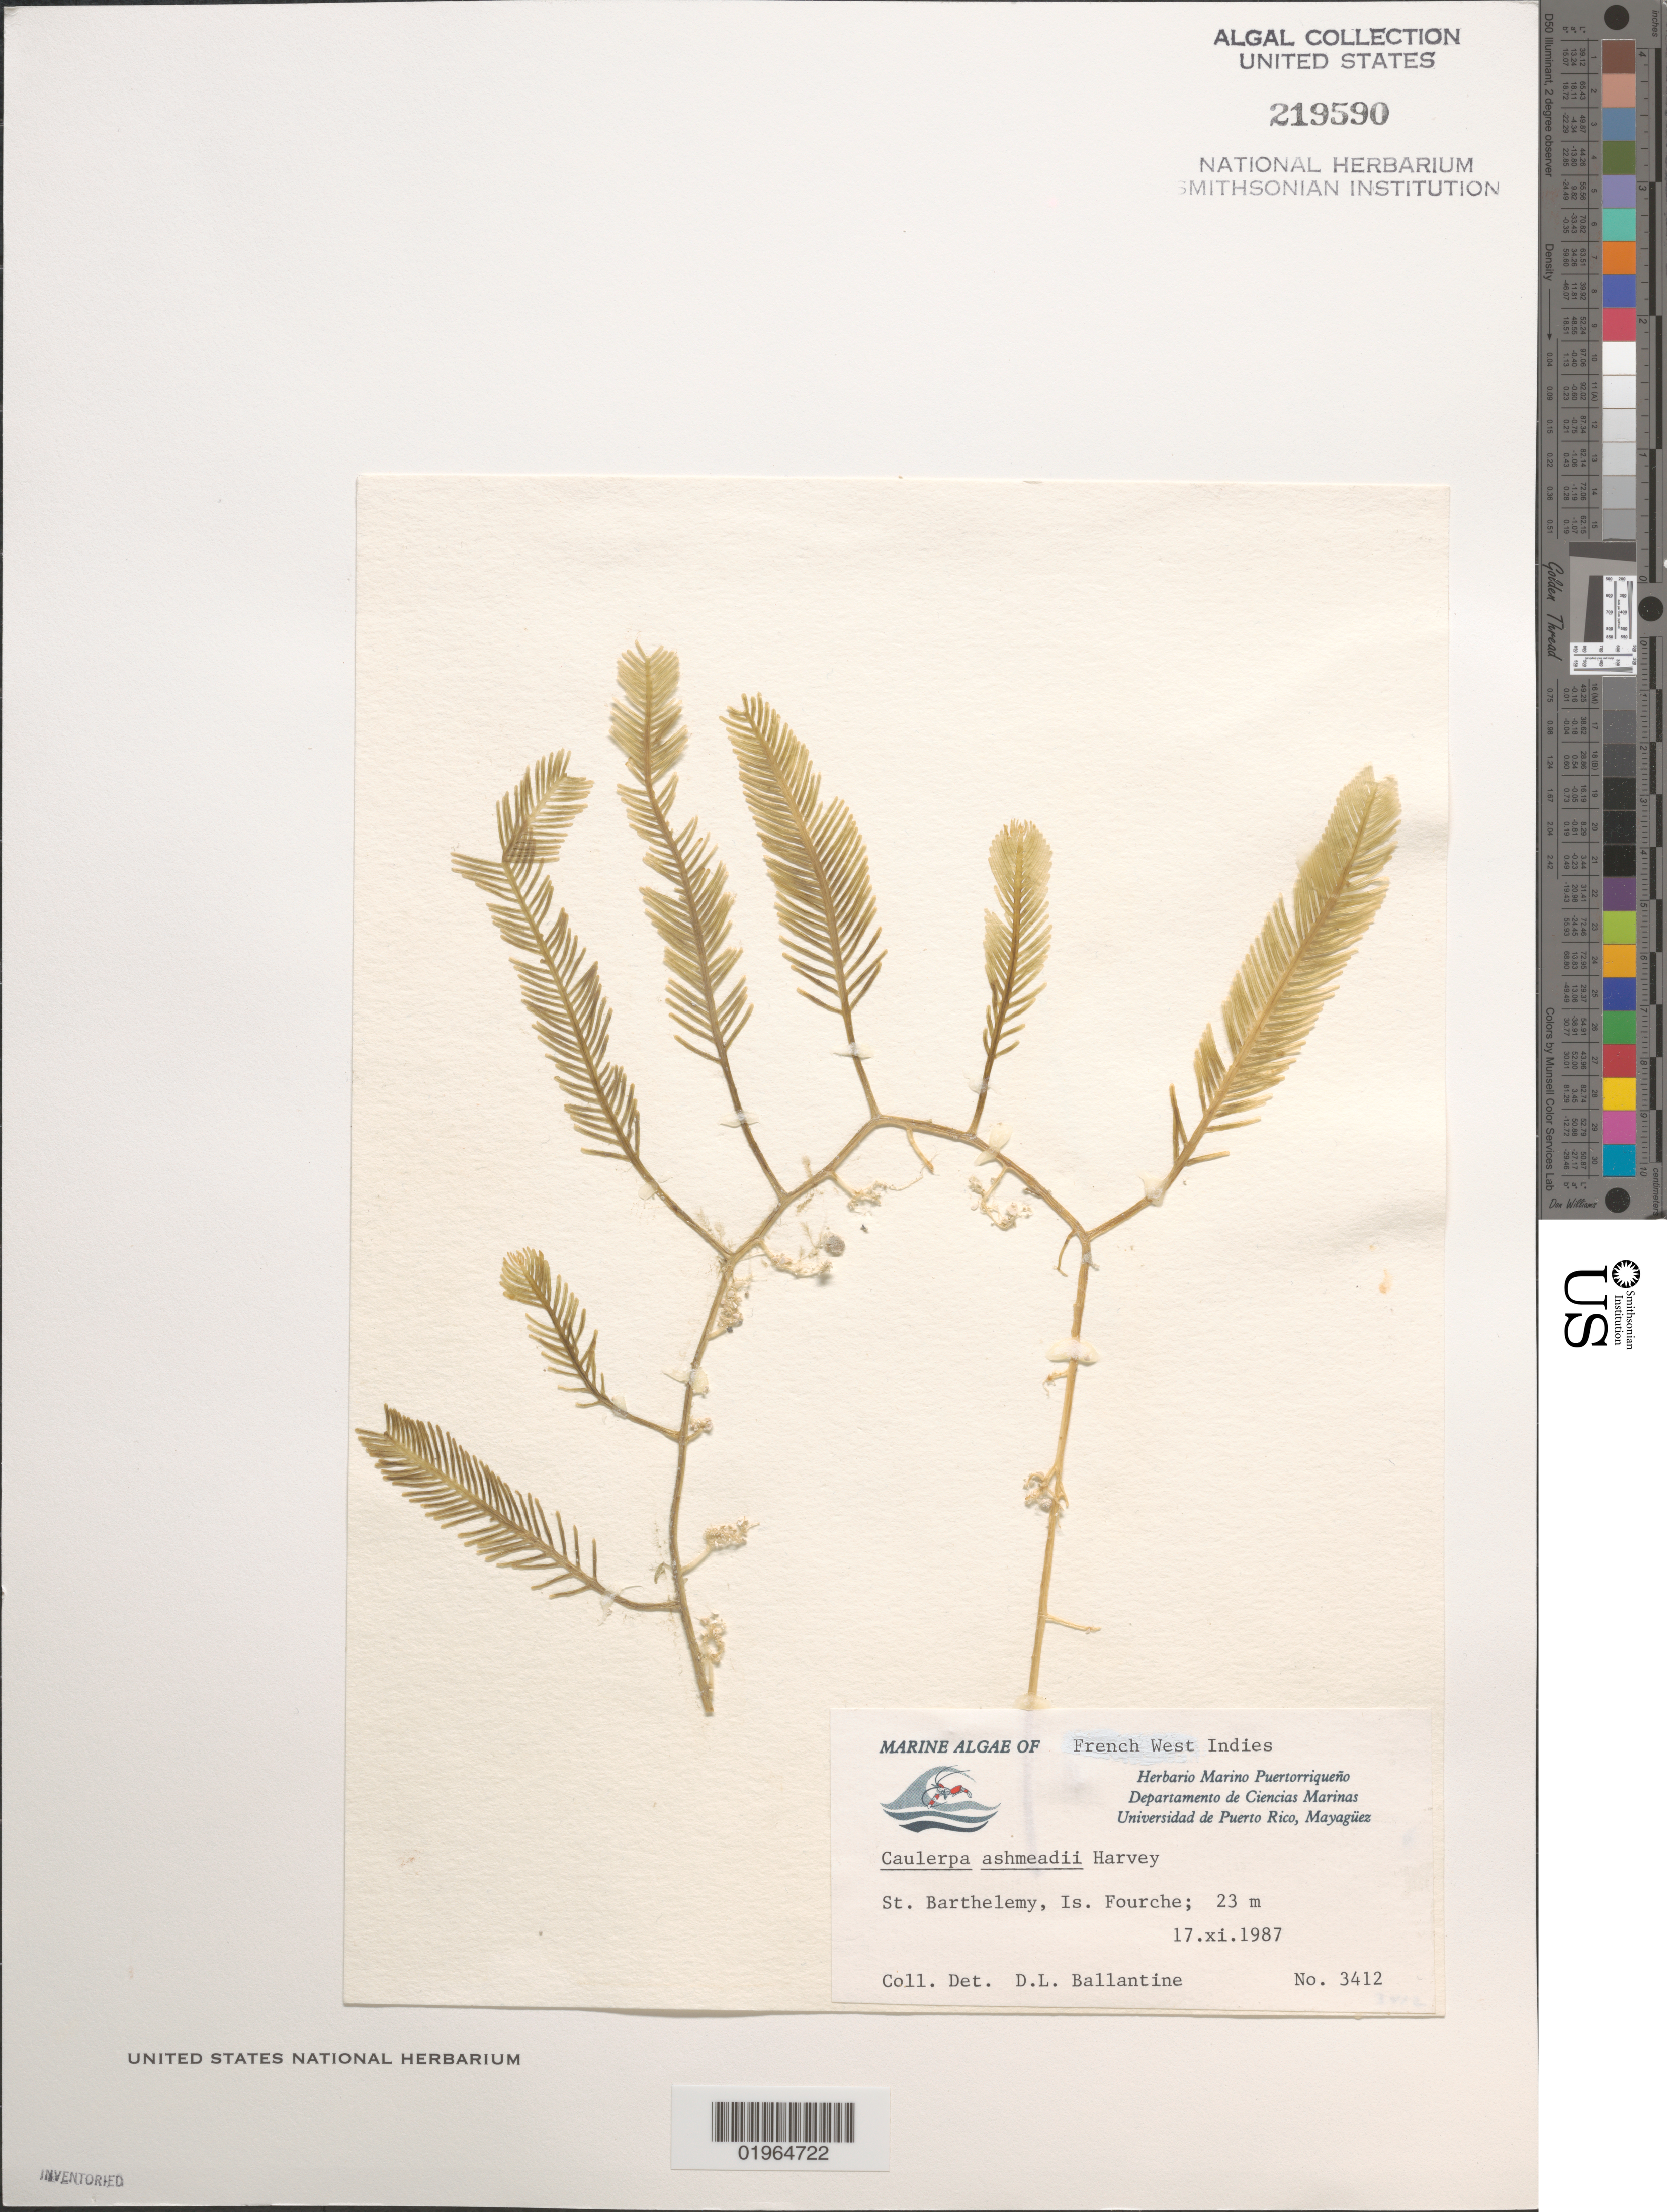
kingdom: Plantae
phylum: Chlorophyta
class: Ulvophyceae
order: Bryopsidales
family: Caulerpaceae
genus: Caulerpa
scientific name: Caulerpa ashmeadii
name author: Harv.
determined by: Ballantine, D. L.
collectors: D.L. Ballantine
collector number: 3412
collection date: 1987-11-17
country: Saint Barthélemy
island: Ile Fourche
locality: St. Barthelemy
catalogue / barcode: US 219590